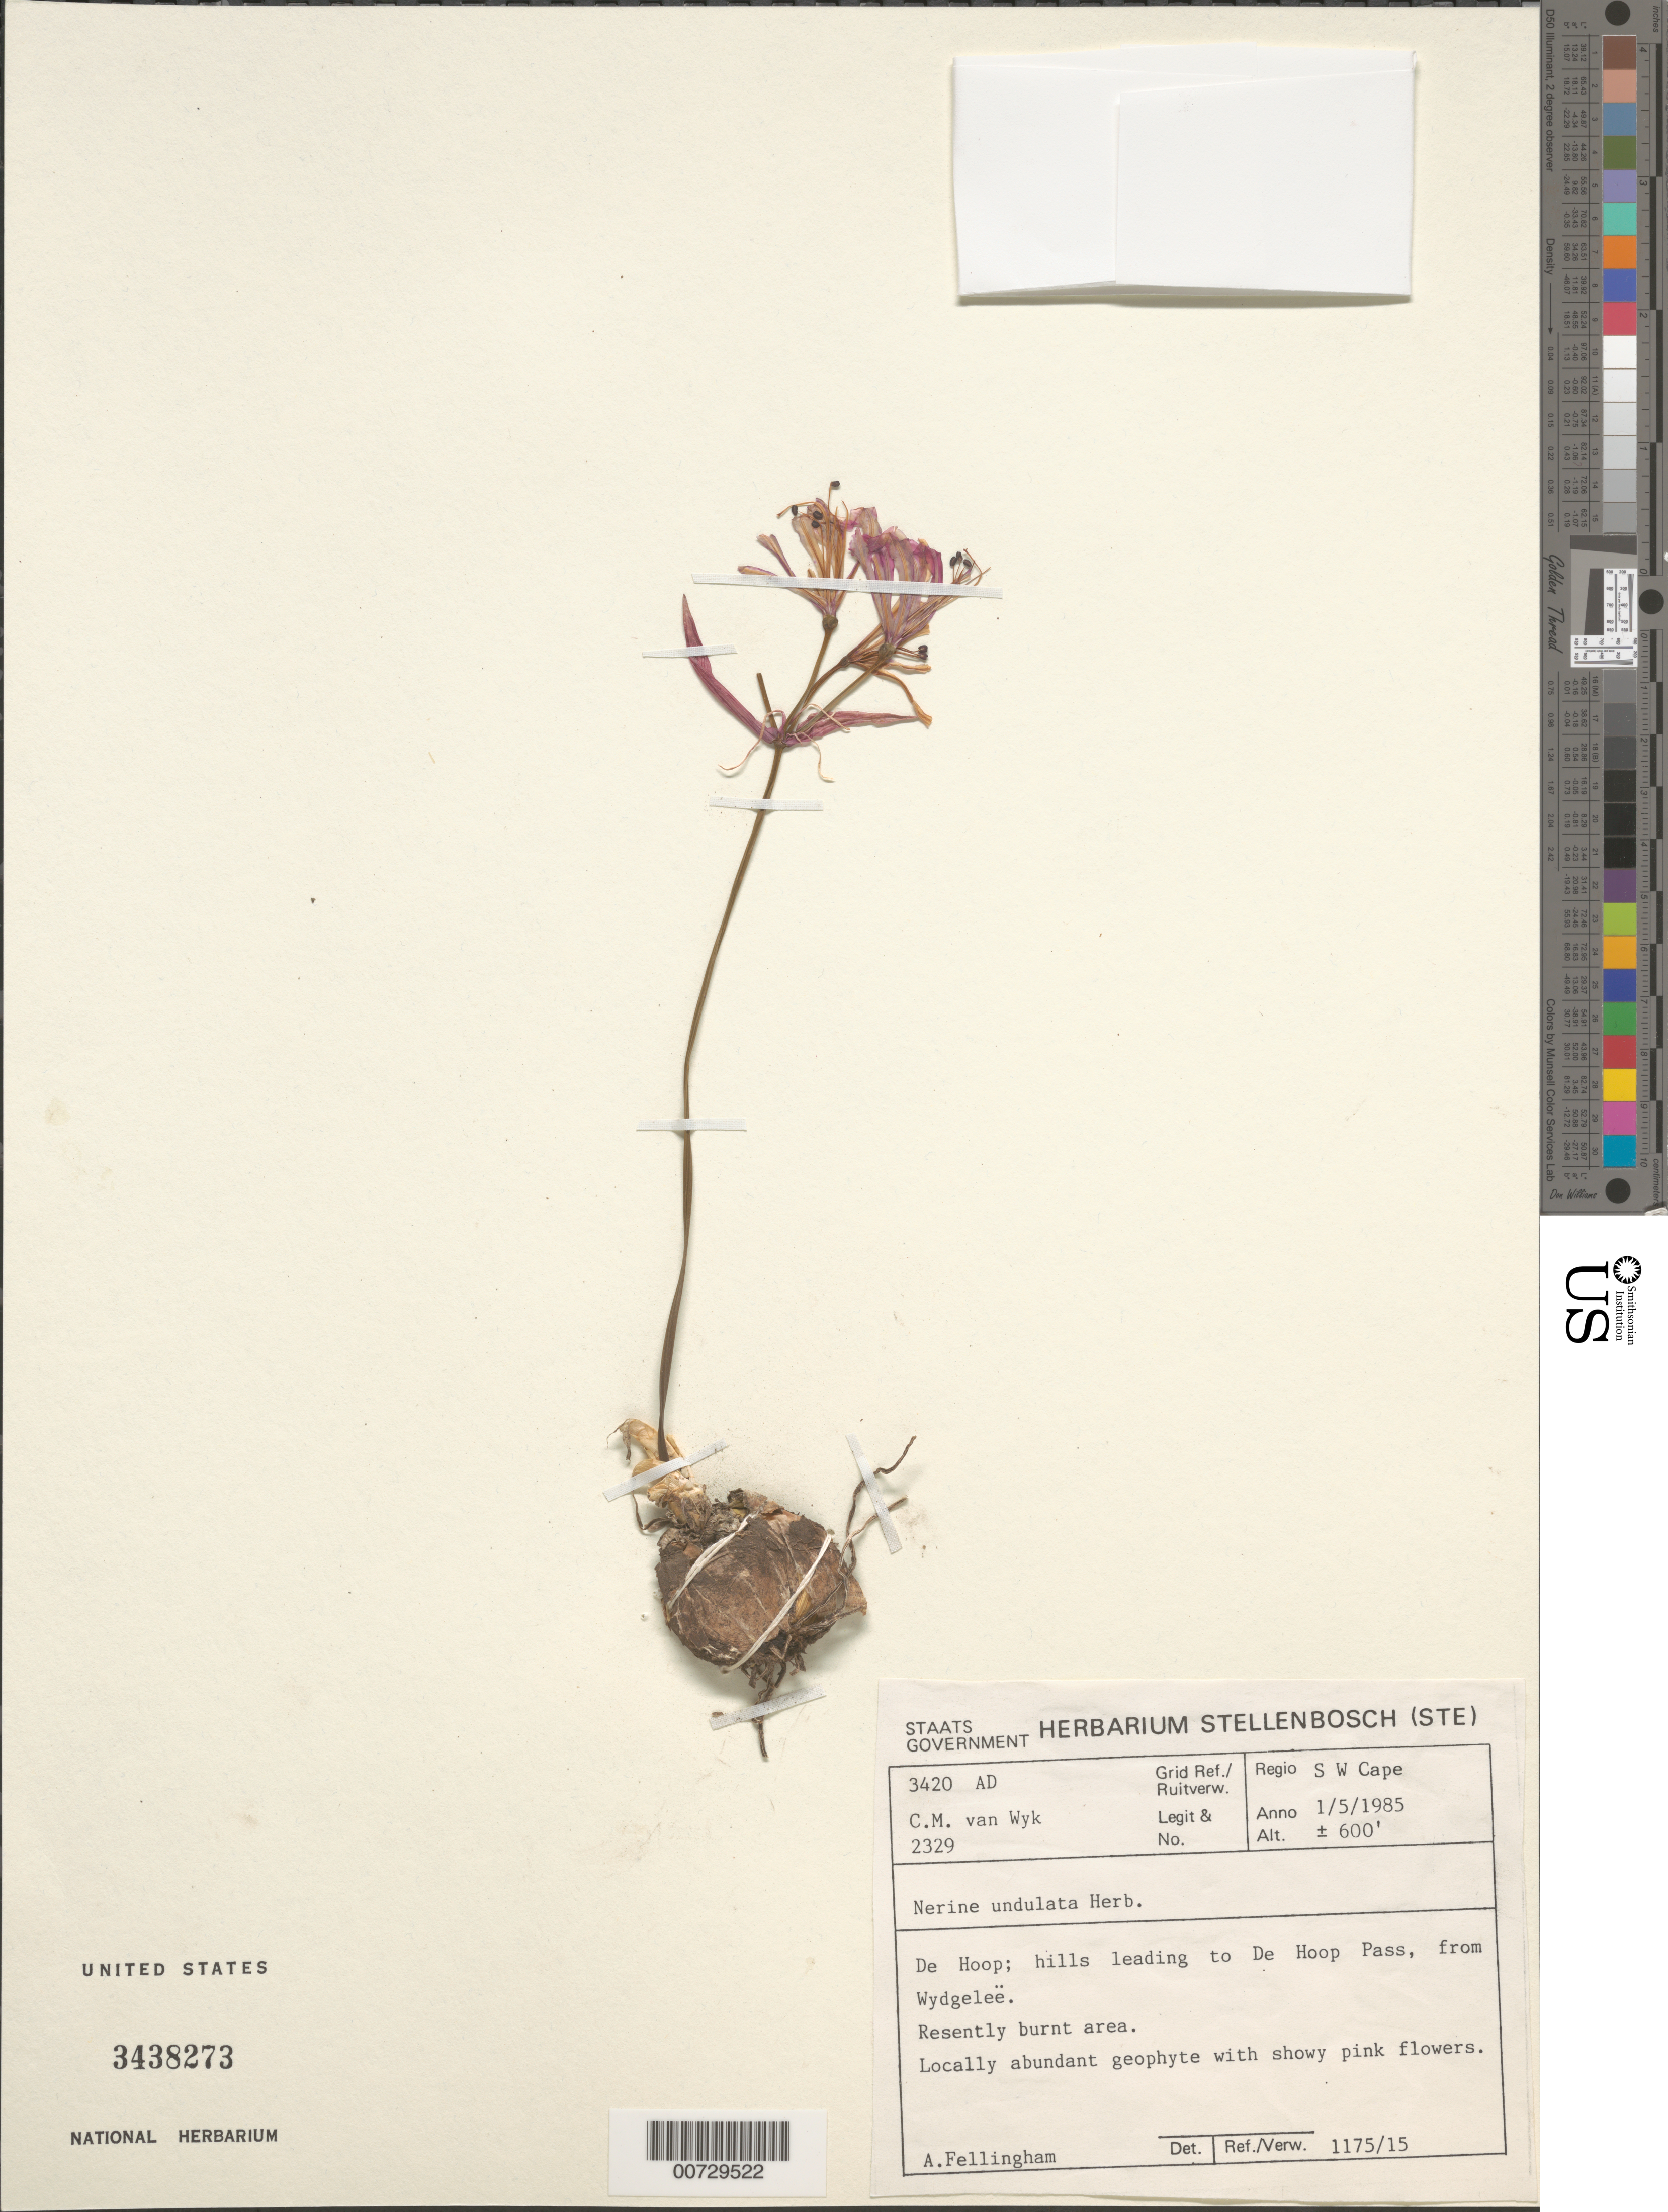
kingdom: Plantae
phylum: Tracheophyta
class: Liliopsida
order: Asparagales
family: Amaryllidaceae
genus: Nerine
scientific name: Nerine undulata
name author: (L.) Herb.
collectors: C. Van Wyk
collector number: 2329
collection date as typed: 01 May 1985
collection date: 1985-05-01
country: South Africa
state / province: Western Cape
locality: De Hoop Pass, from Wydgelee.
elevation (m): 183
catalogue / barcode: US 3438273